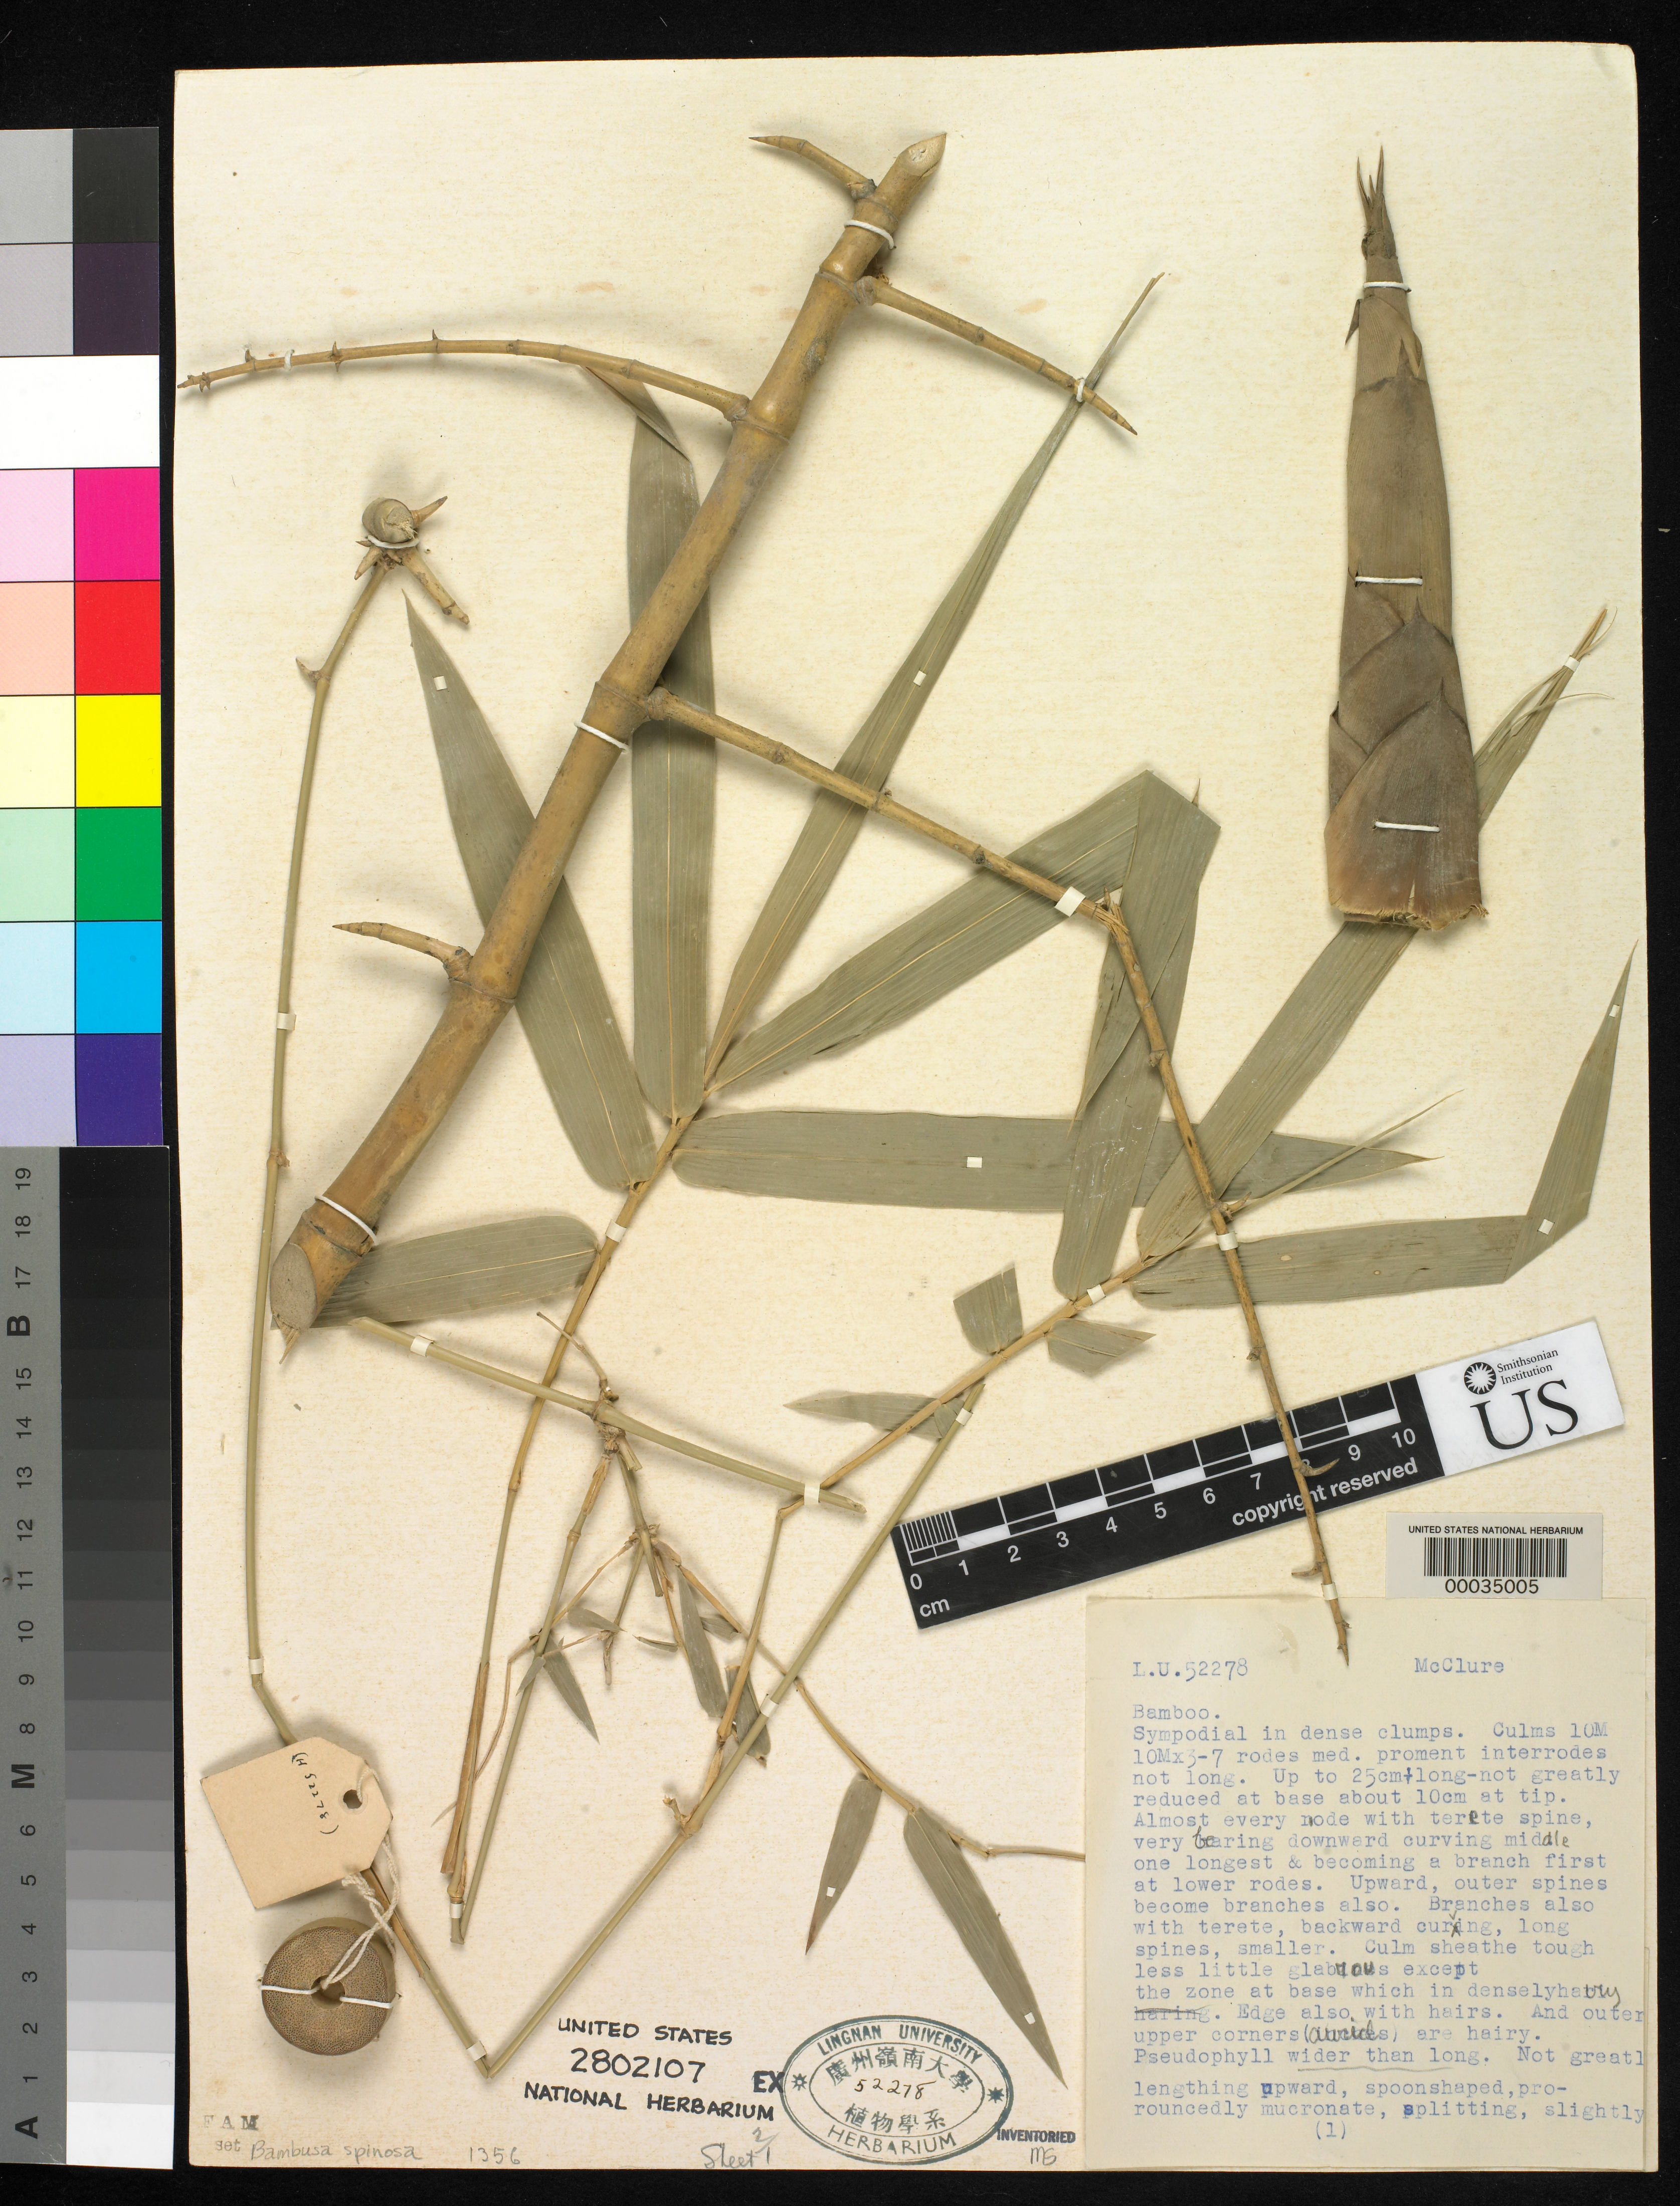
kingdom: Plantae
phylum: Tracheophyta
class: Liliopsida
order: Poales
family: Poaceae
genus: Bambusa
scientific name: Bambusa spinosa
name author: Roxb.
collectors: F. A. McClure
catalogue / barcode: US 2802107